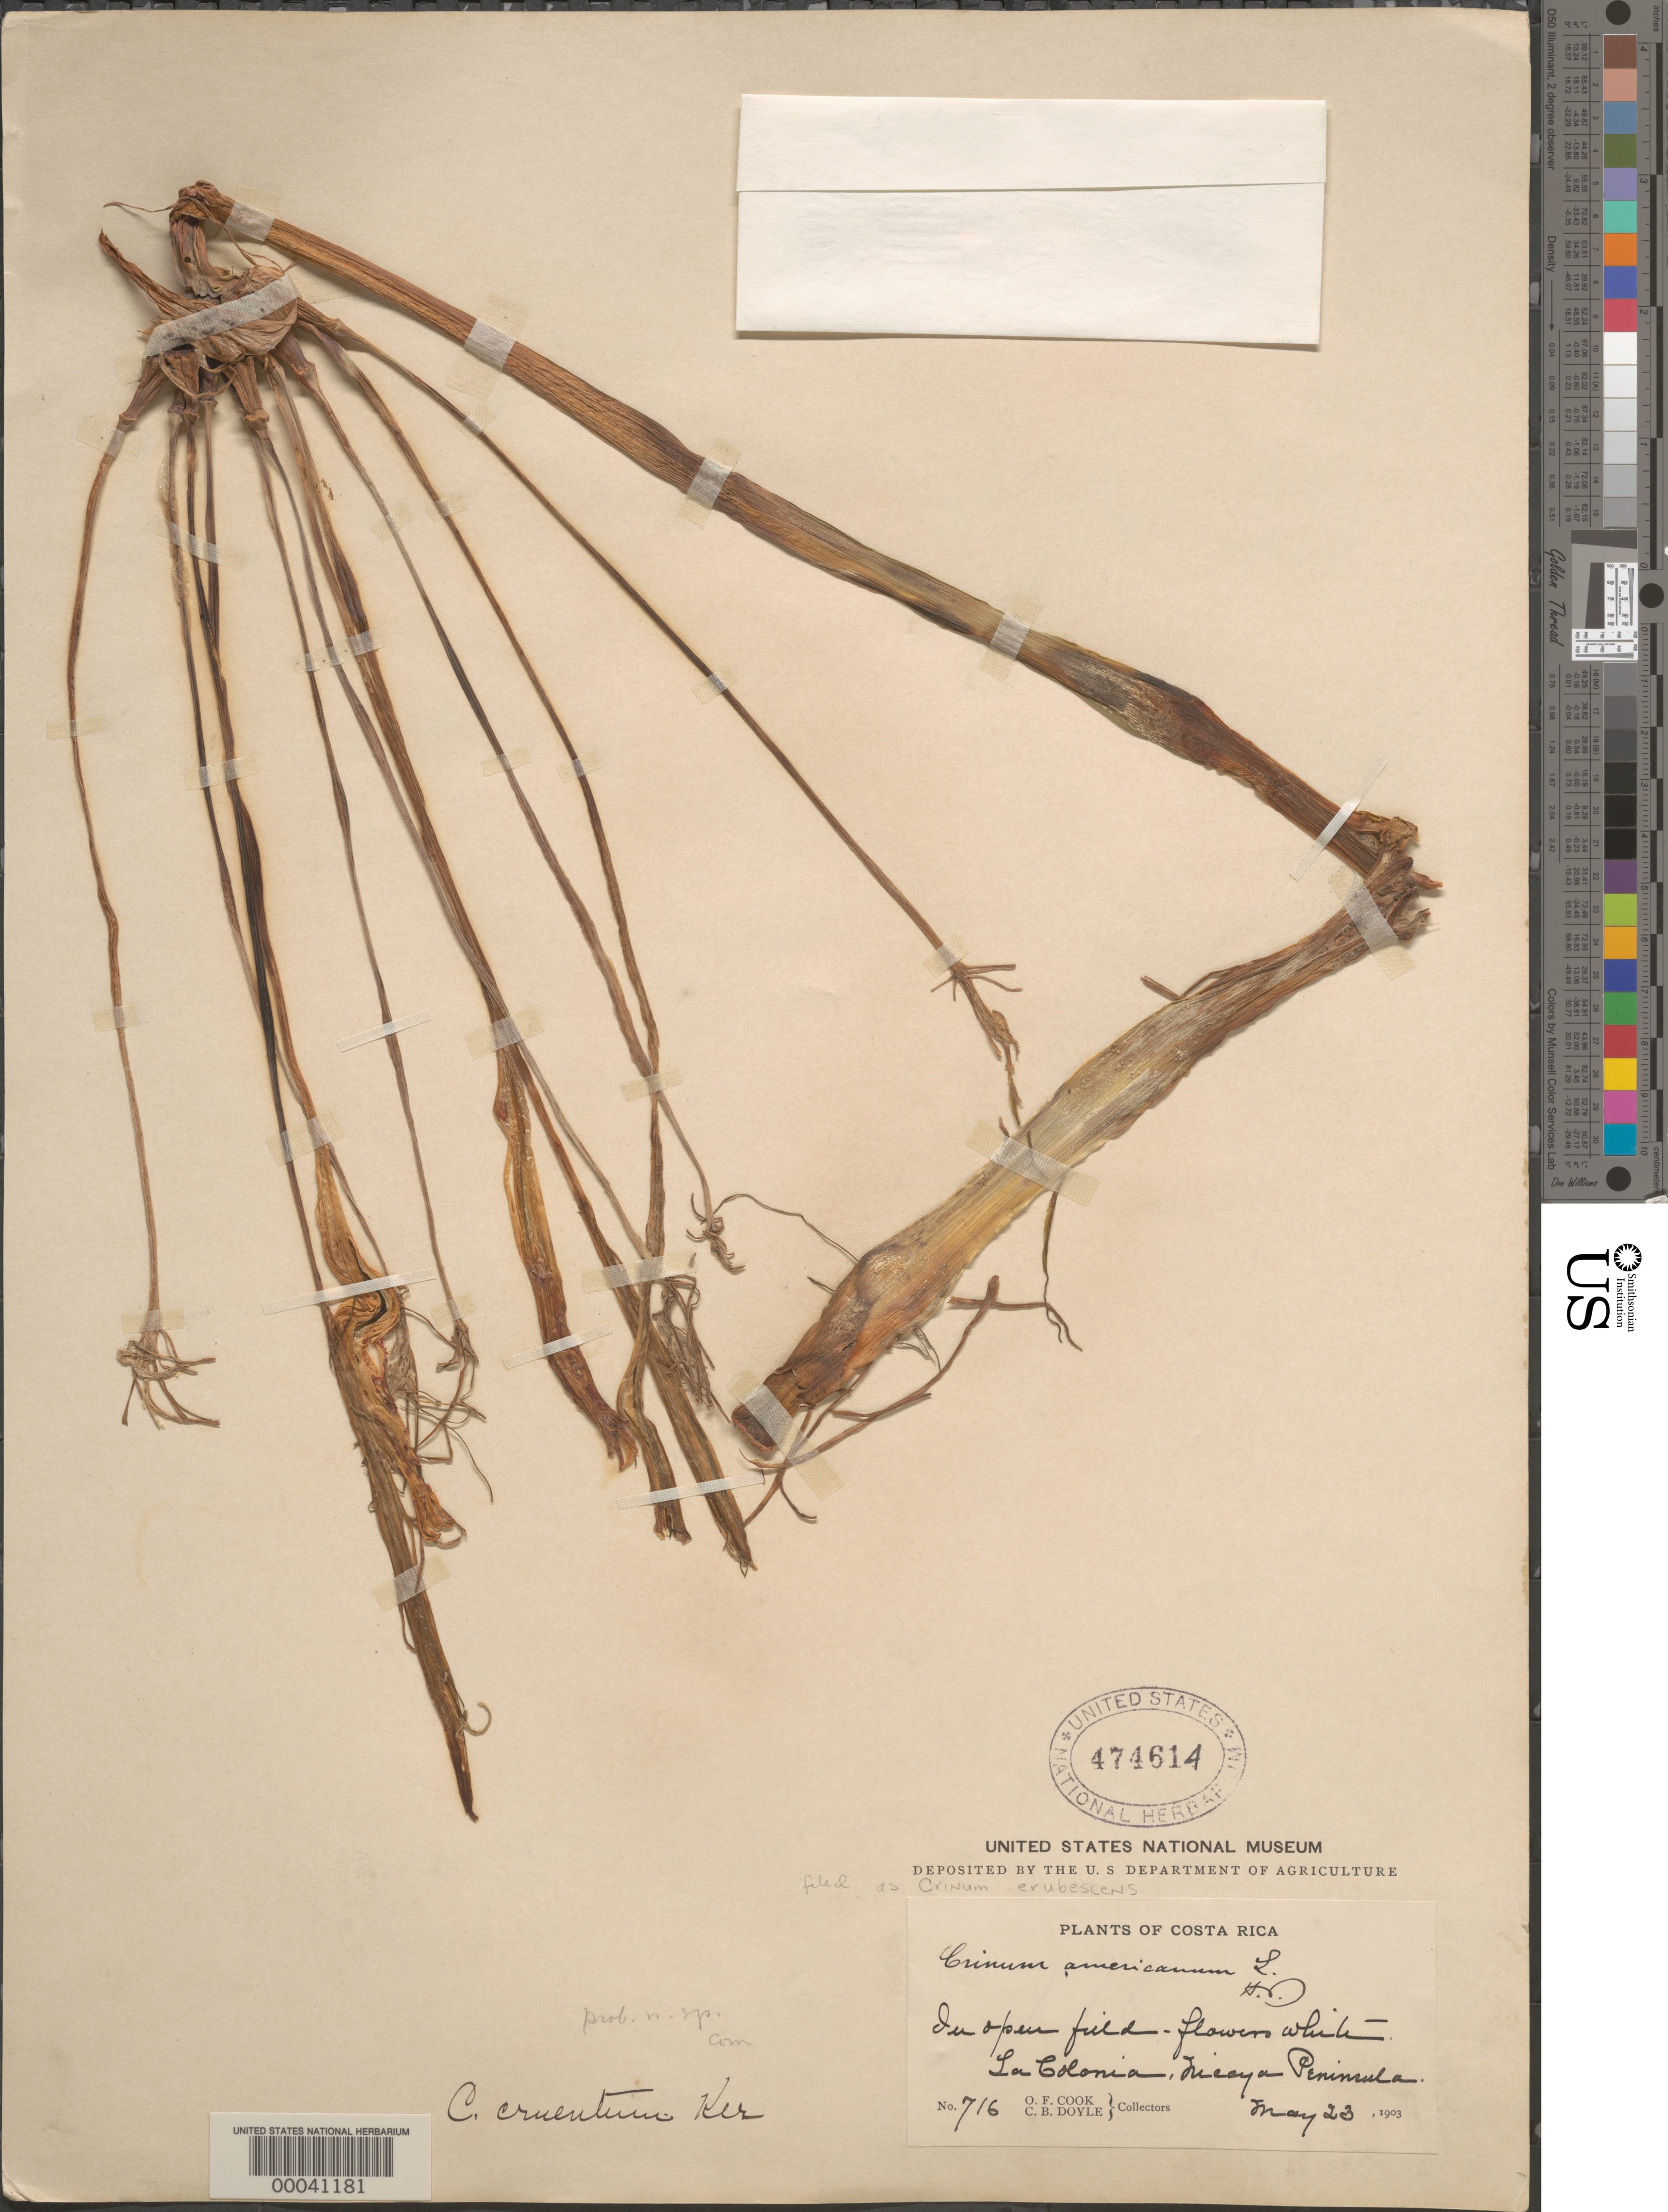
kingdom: Plantae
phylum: Tracheophyta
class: Liliopsida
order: Asparagales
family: Amaryllidaceae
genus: Crinum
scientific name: Crinum erubescens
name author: Aiton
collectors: O. F. Cook & C. Doyle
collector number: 716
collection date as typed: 23 May 1903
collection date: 1903-05-23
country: Costa Rica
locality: La Colonia, Nicoya Peninsula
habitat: In open field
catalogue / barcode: US 474614